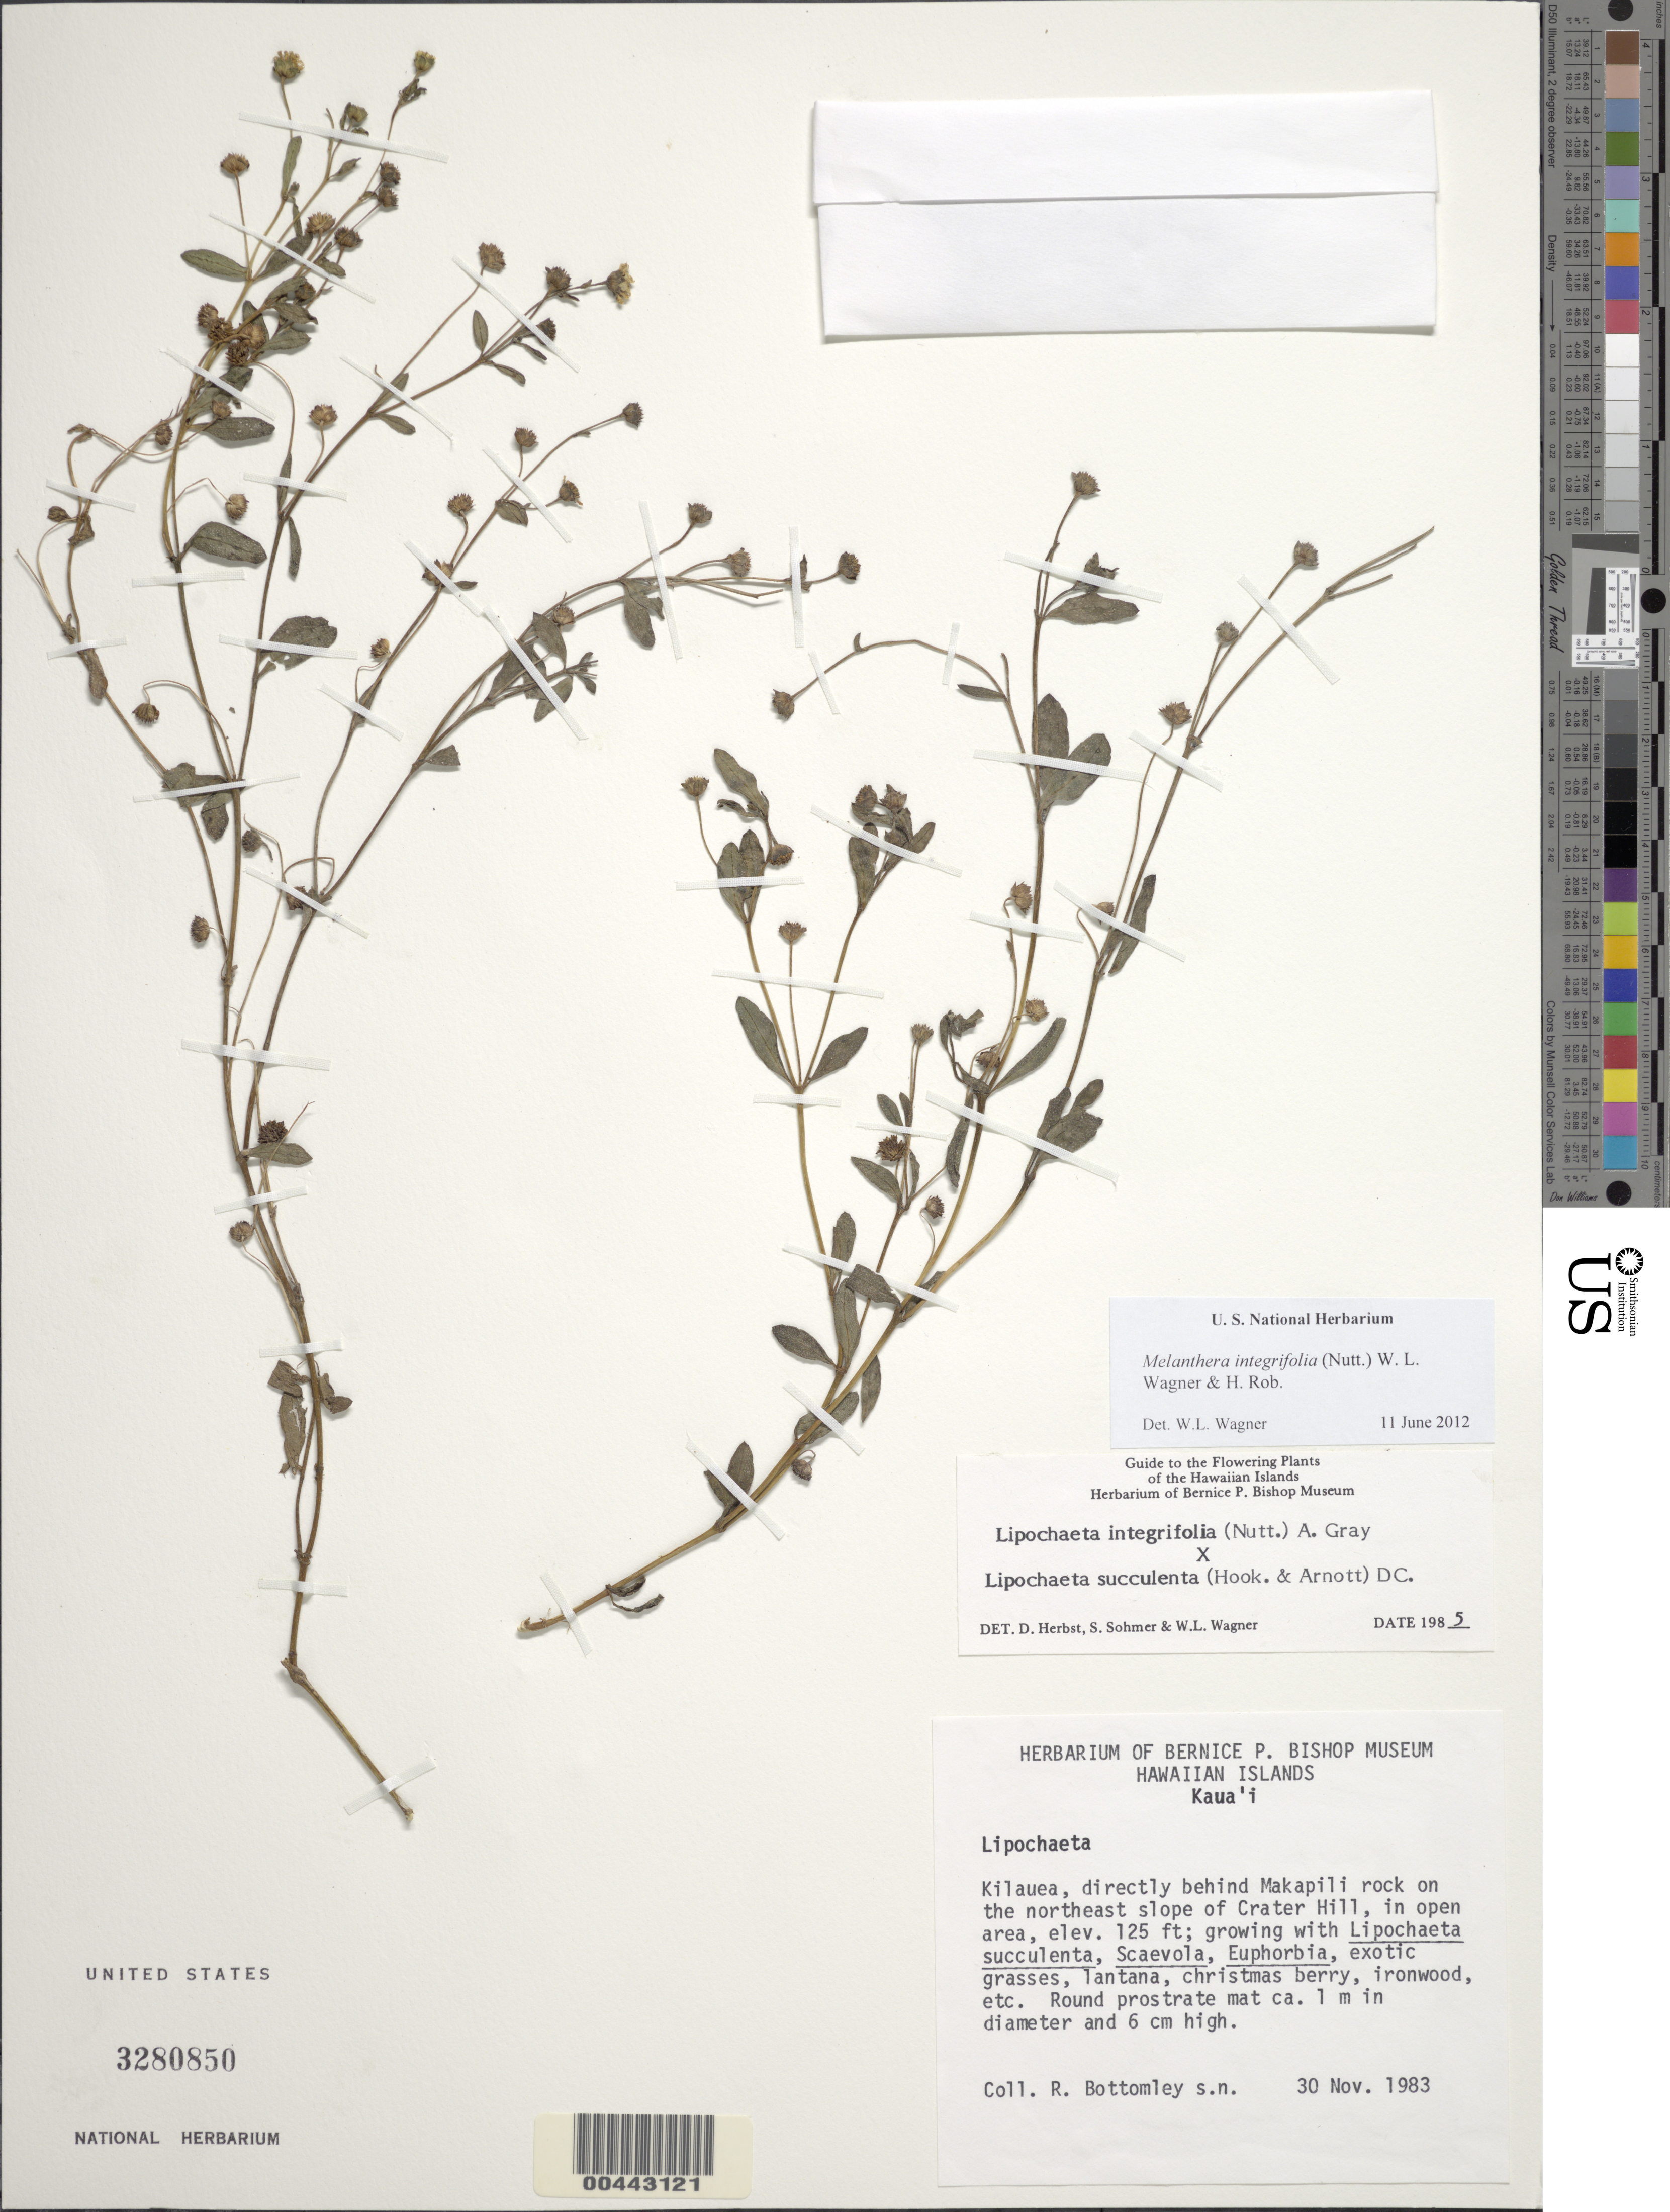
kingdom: Plantae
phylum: Tracheophyta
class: Magnoliopsida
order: Asterales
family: Asteraceae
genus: Wollastonia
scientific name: Wollastonia integrifolia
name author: (Nutt.) Orchard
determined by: Wagner, W. L., (BOT), Smithsonian Institution - National Museum of Natural History (UNITED STATES)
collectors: R. Bottomley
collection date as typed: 30 Nov 1983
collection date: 1983-11-30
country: United States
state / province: Hawaii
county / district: Kauai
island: Kaua'i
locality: Kilauea, directly behind Makapili rock on the NE slope of Crater Hill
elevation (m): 38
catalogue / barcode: US 3280850